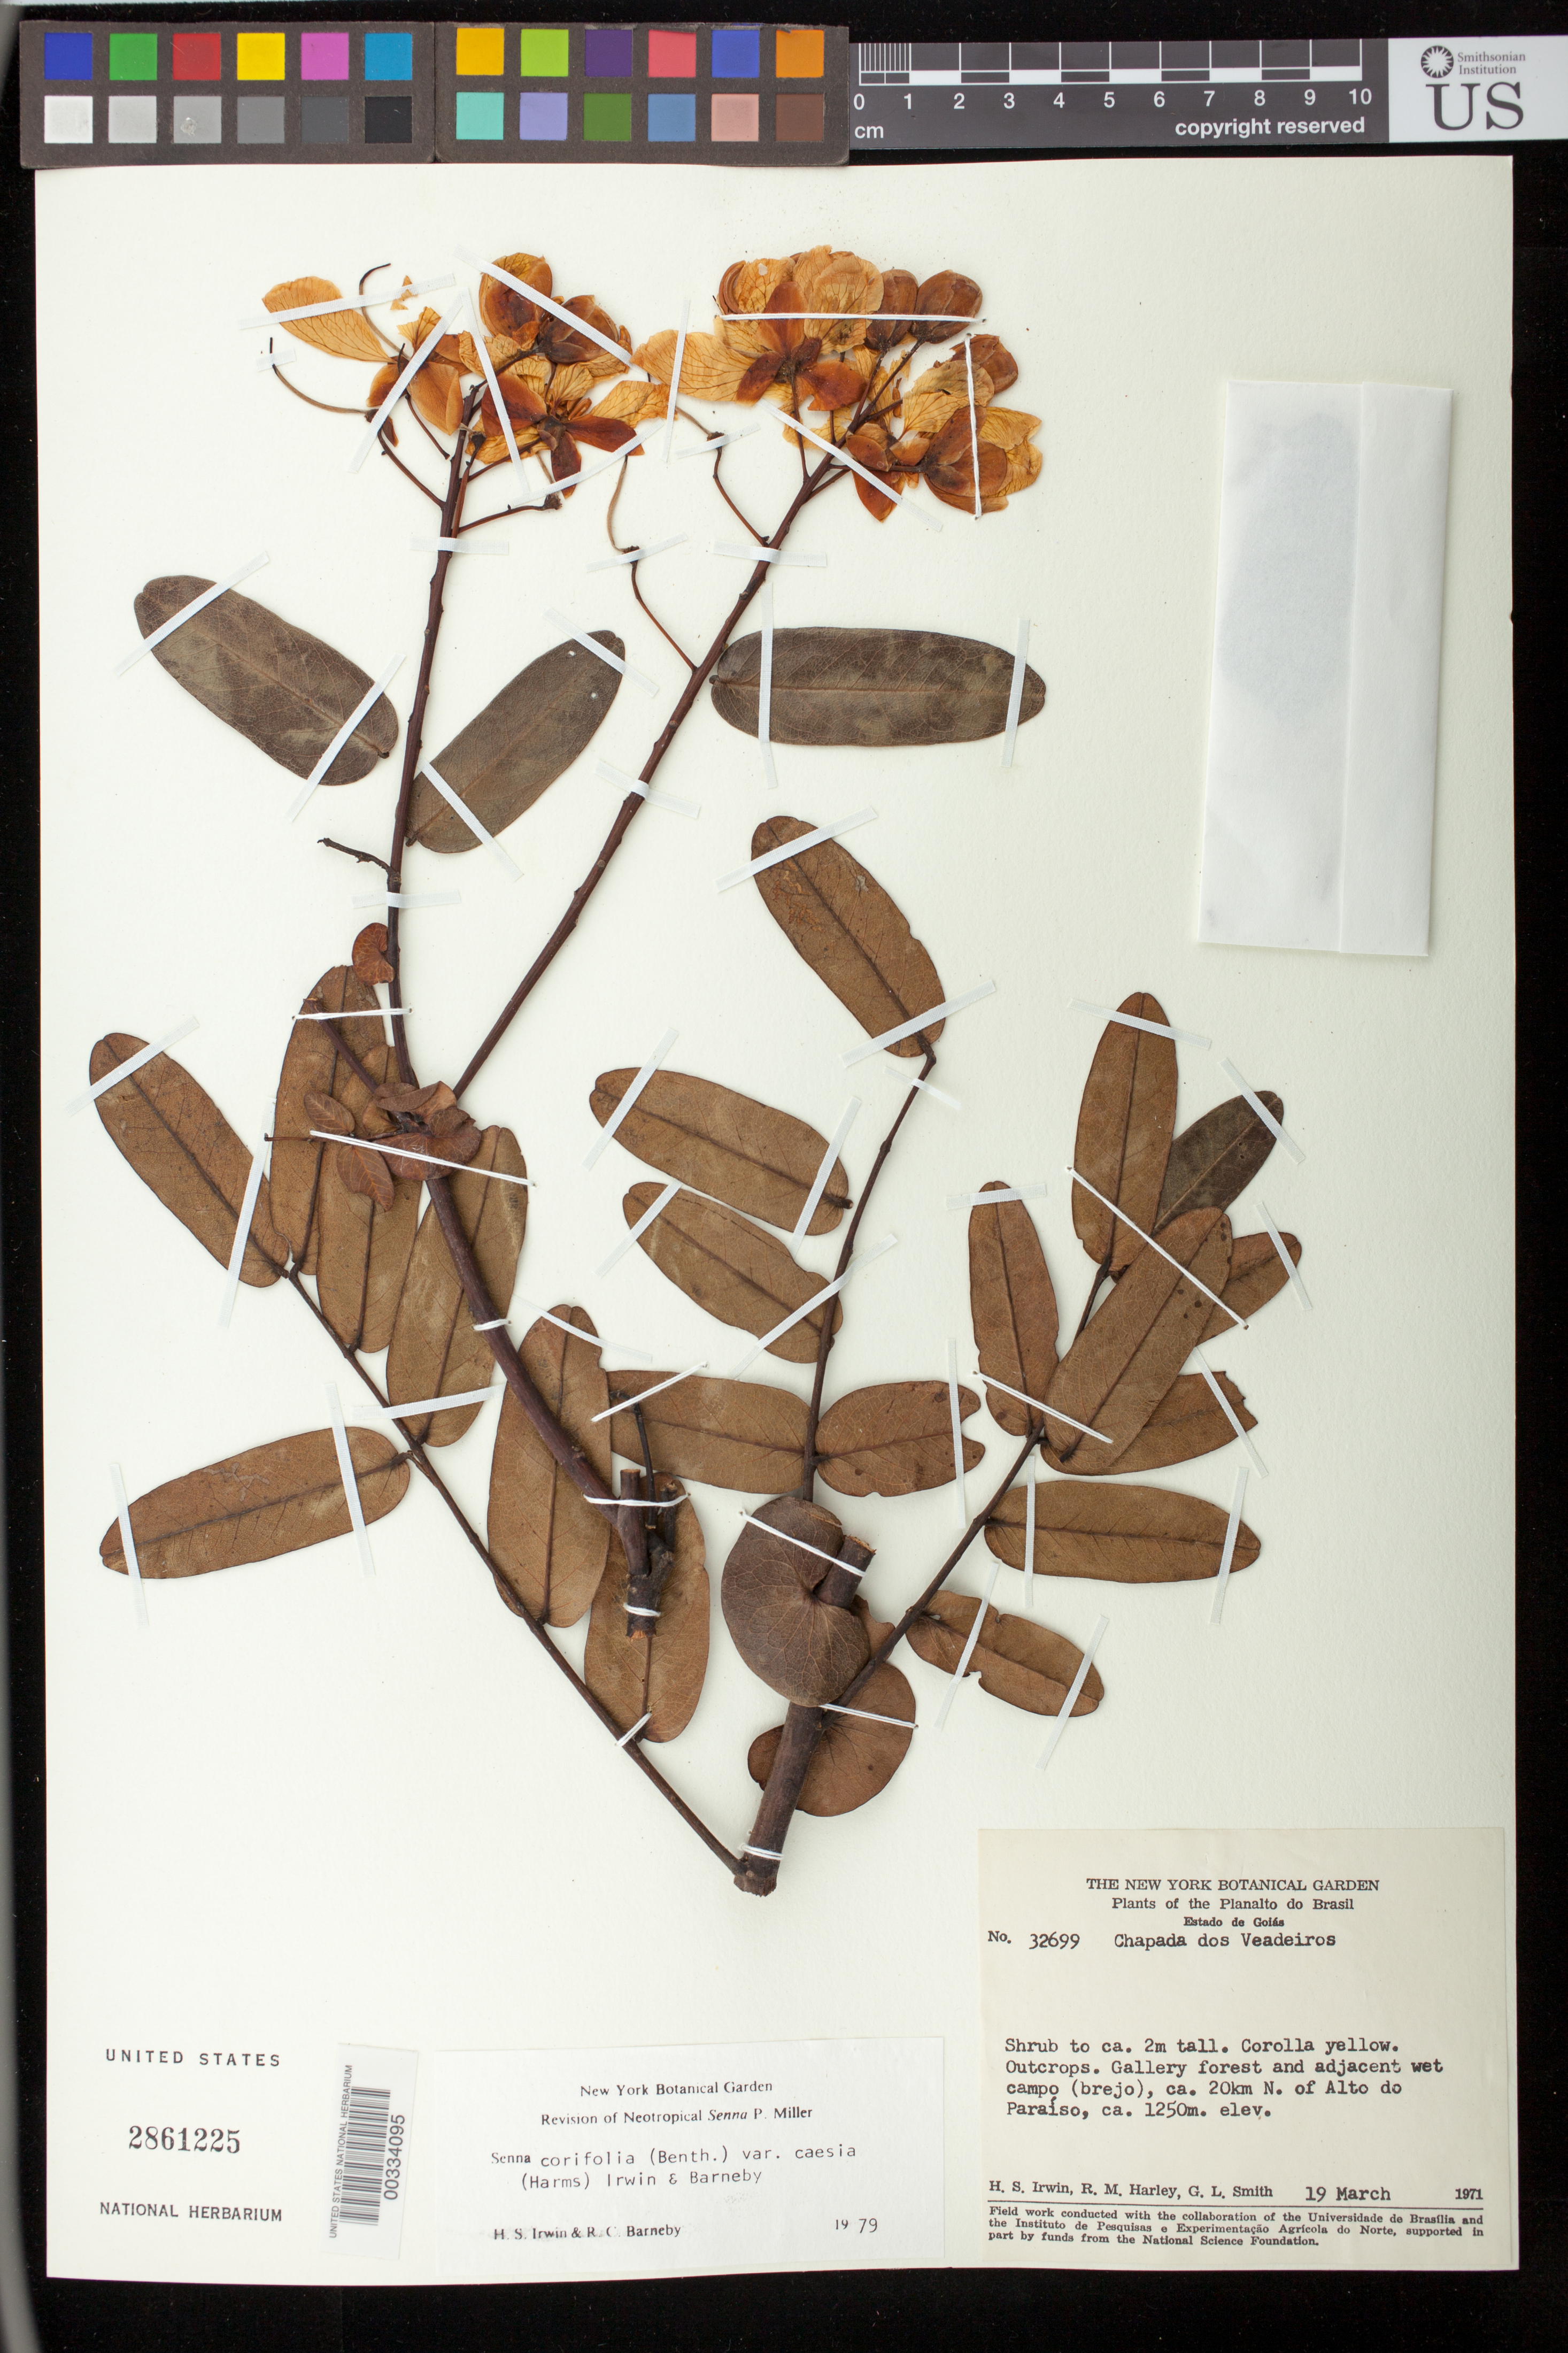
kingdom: Plantae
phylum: Tracheophyta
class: Magnoliopsida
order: Fabales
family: Fabaceae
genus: Senna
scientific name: Senna corifolia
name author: (Benth.) H.S. Irwin & Barneby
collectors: H. Irwin, R. M. Harley & G. L. Smith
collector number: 32699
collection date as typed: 19 Mar 1971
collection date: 1971-03-19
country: Brazil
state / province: Goiás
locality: Ca 20 km n of alto do paraiso; chapada dos veadeiros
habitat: Gallery forest and adjacent wet campo (brejo)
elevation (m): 1250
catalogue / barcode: US 2861225